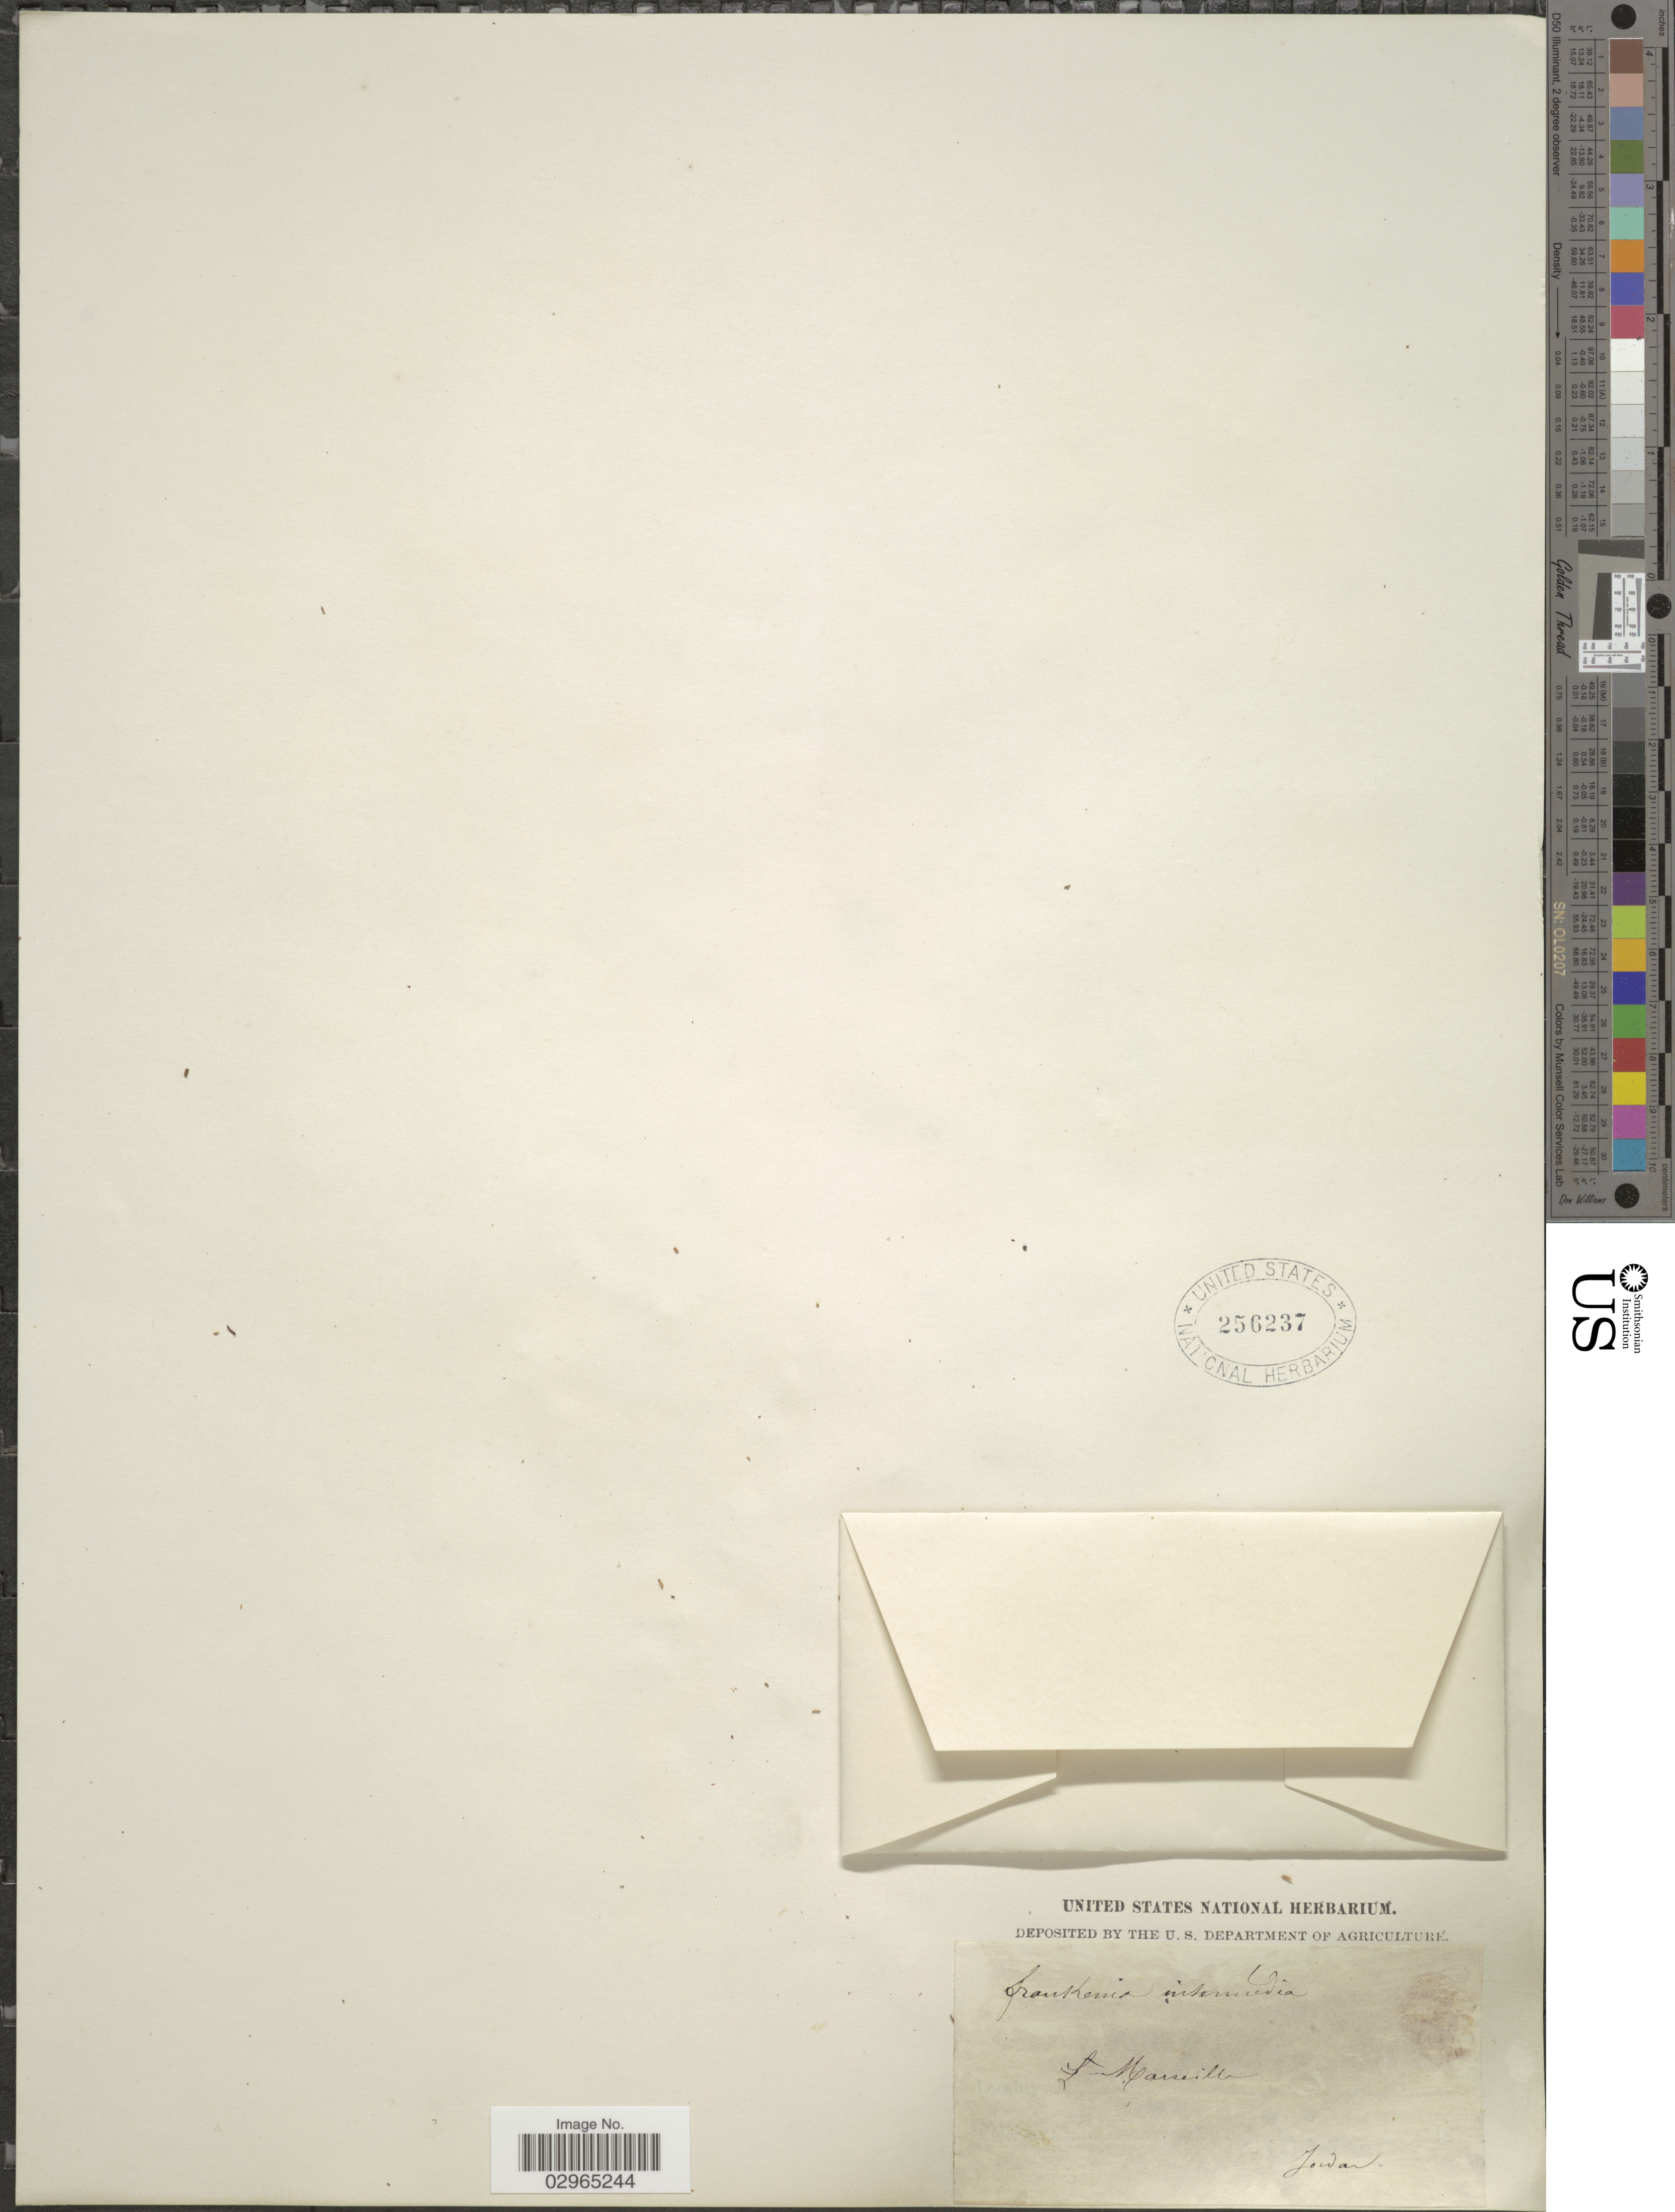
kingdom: Plantae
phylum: Tracheophyta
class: Magnoliopsida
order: Caryophyllales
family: Frankeniaceae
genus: Frankenia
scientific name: Frankenia intermedia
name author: DC.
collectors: U.S. National Herbarium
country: France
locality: L. Marseille.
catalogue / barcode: US 256237